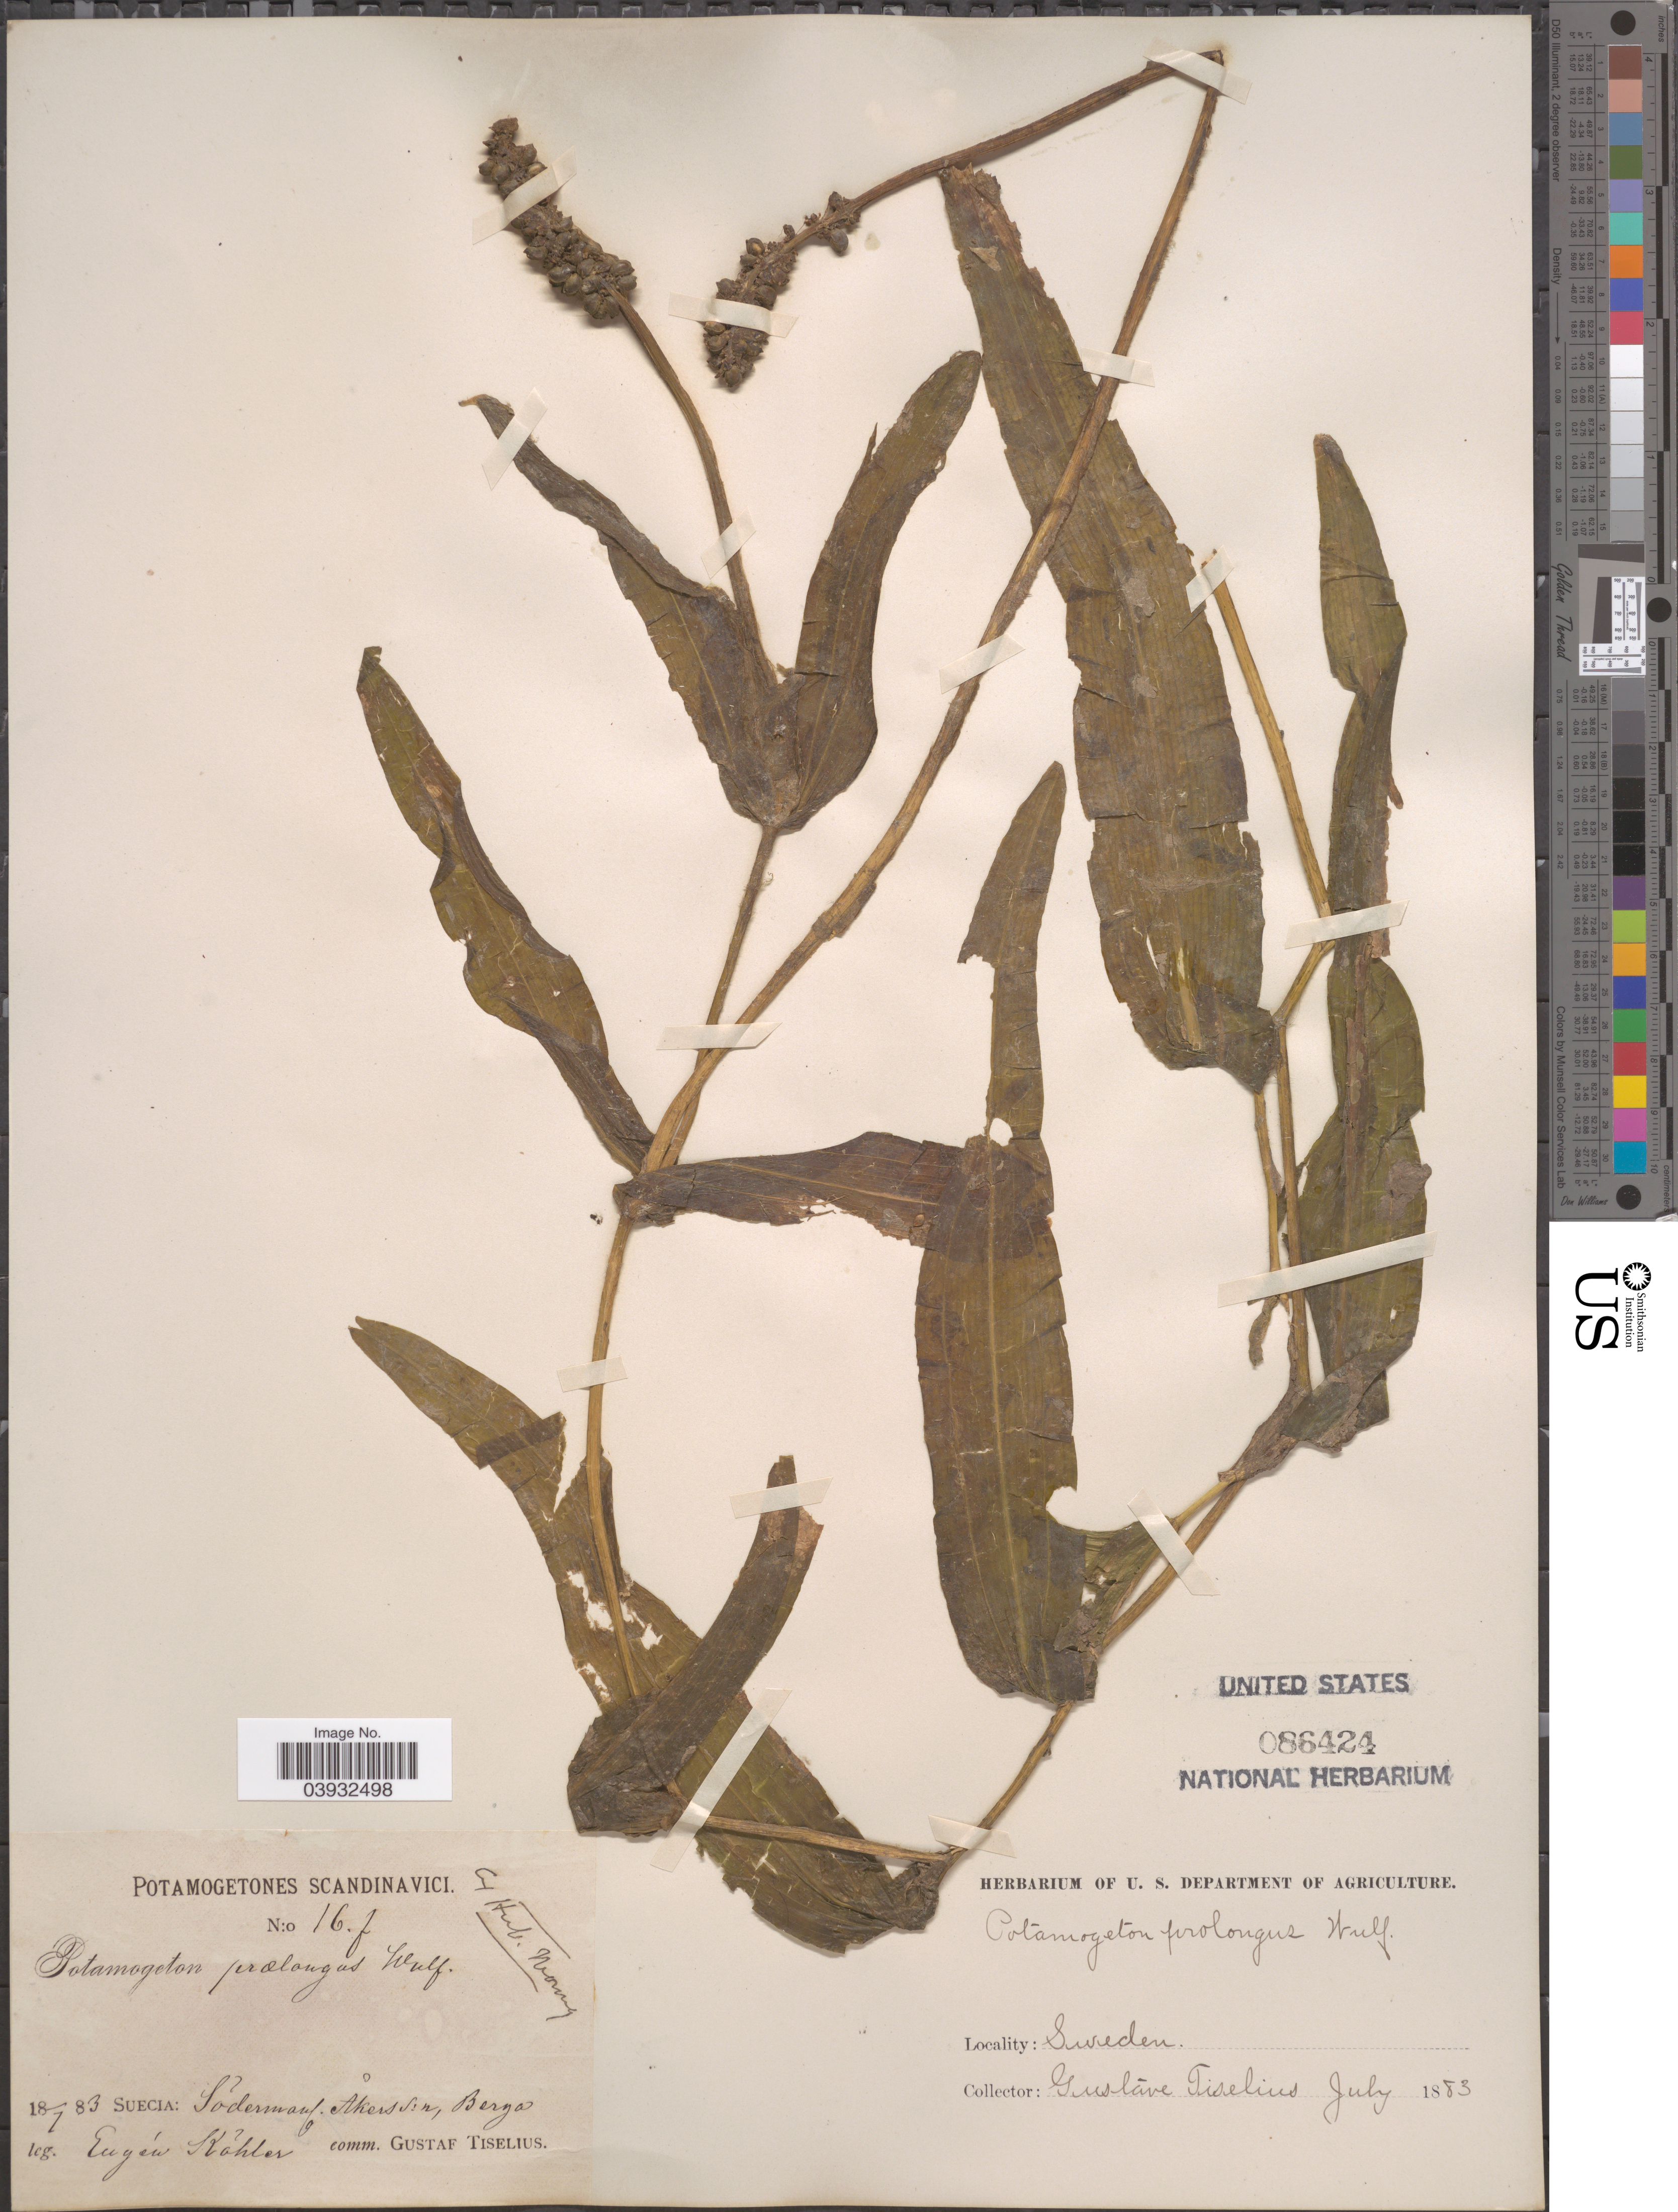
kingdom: Plantae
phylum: Tracheophyta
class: Liliopsida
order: Alismatales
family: Potamogetonaceae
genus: Potamogeton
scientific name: Potamogeton praelongus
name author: Wulfen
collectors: E. Kohler & G. Tiselius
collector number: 16 f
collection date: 1883-07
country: Sweden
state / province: Sodermanland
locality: Suecia: Sõdermanl. Åkersdin, Berga.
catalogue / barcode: US 86424